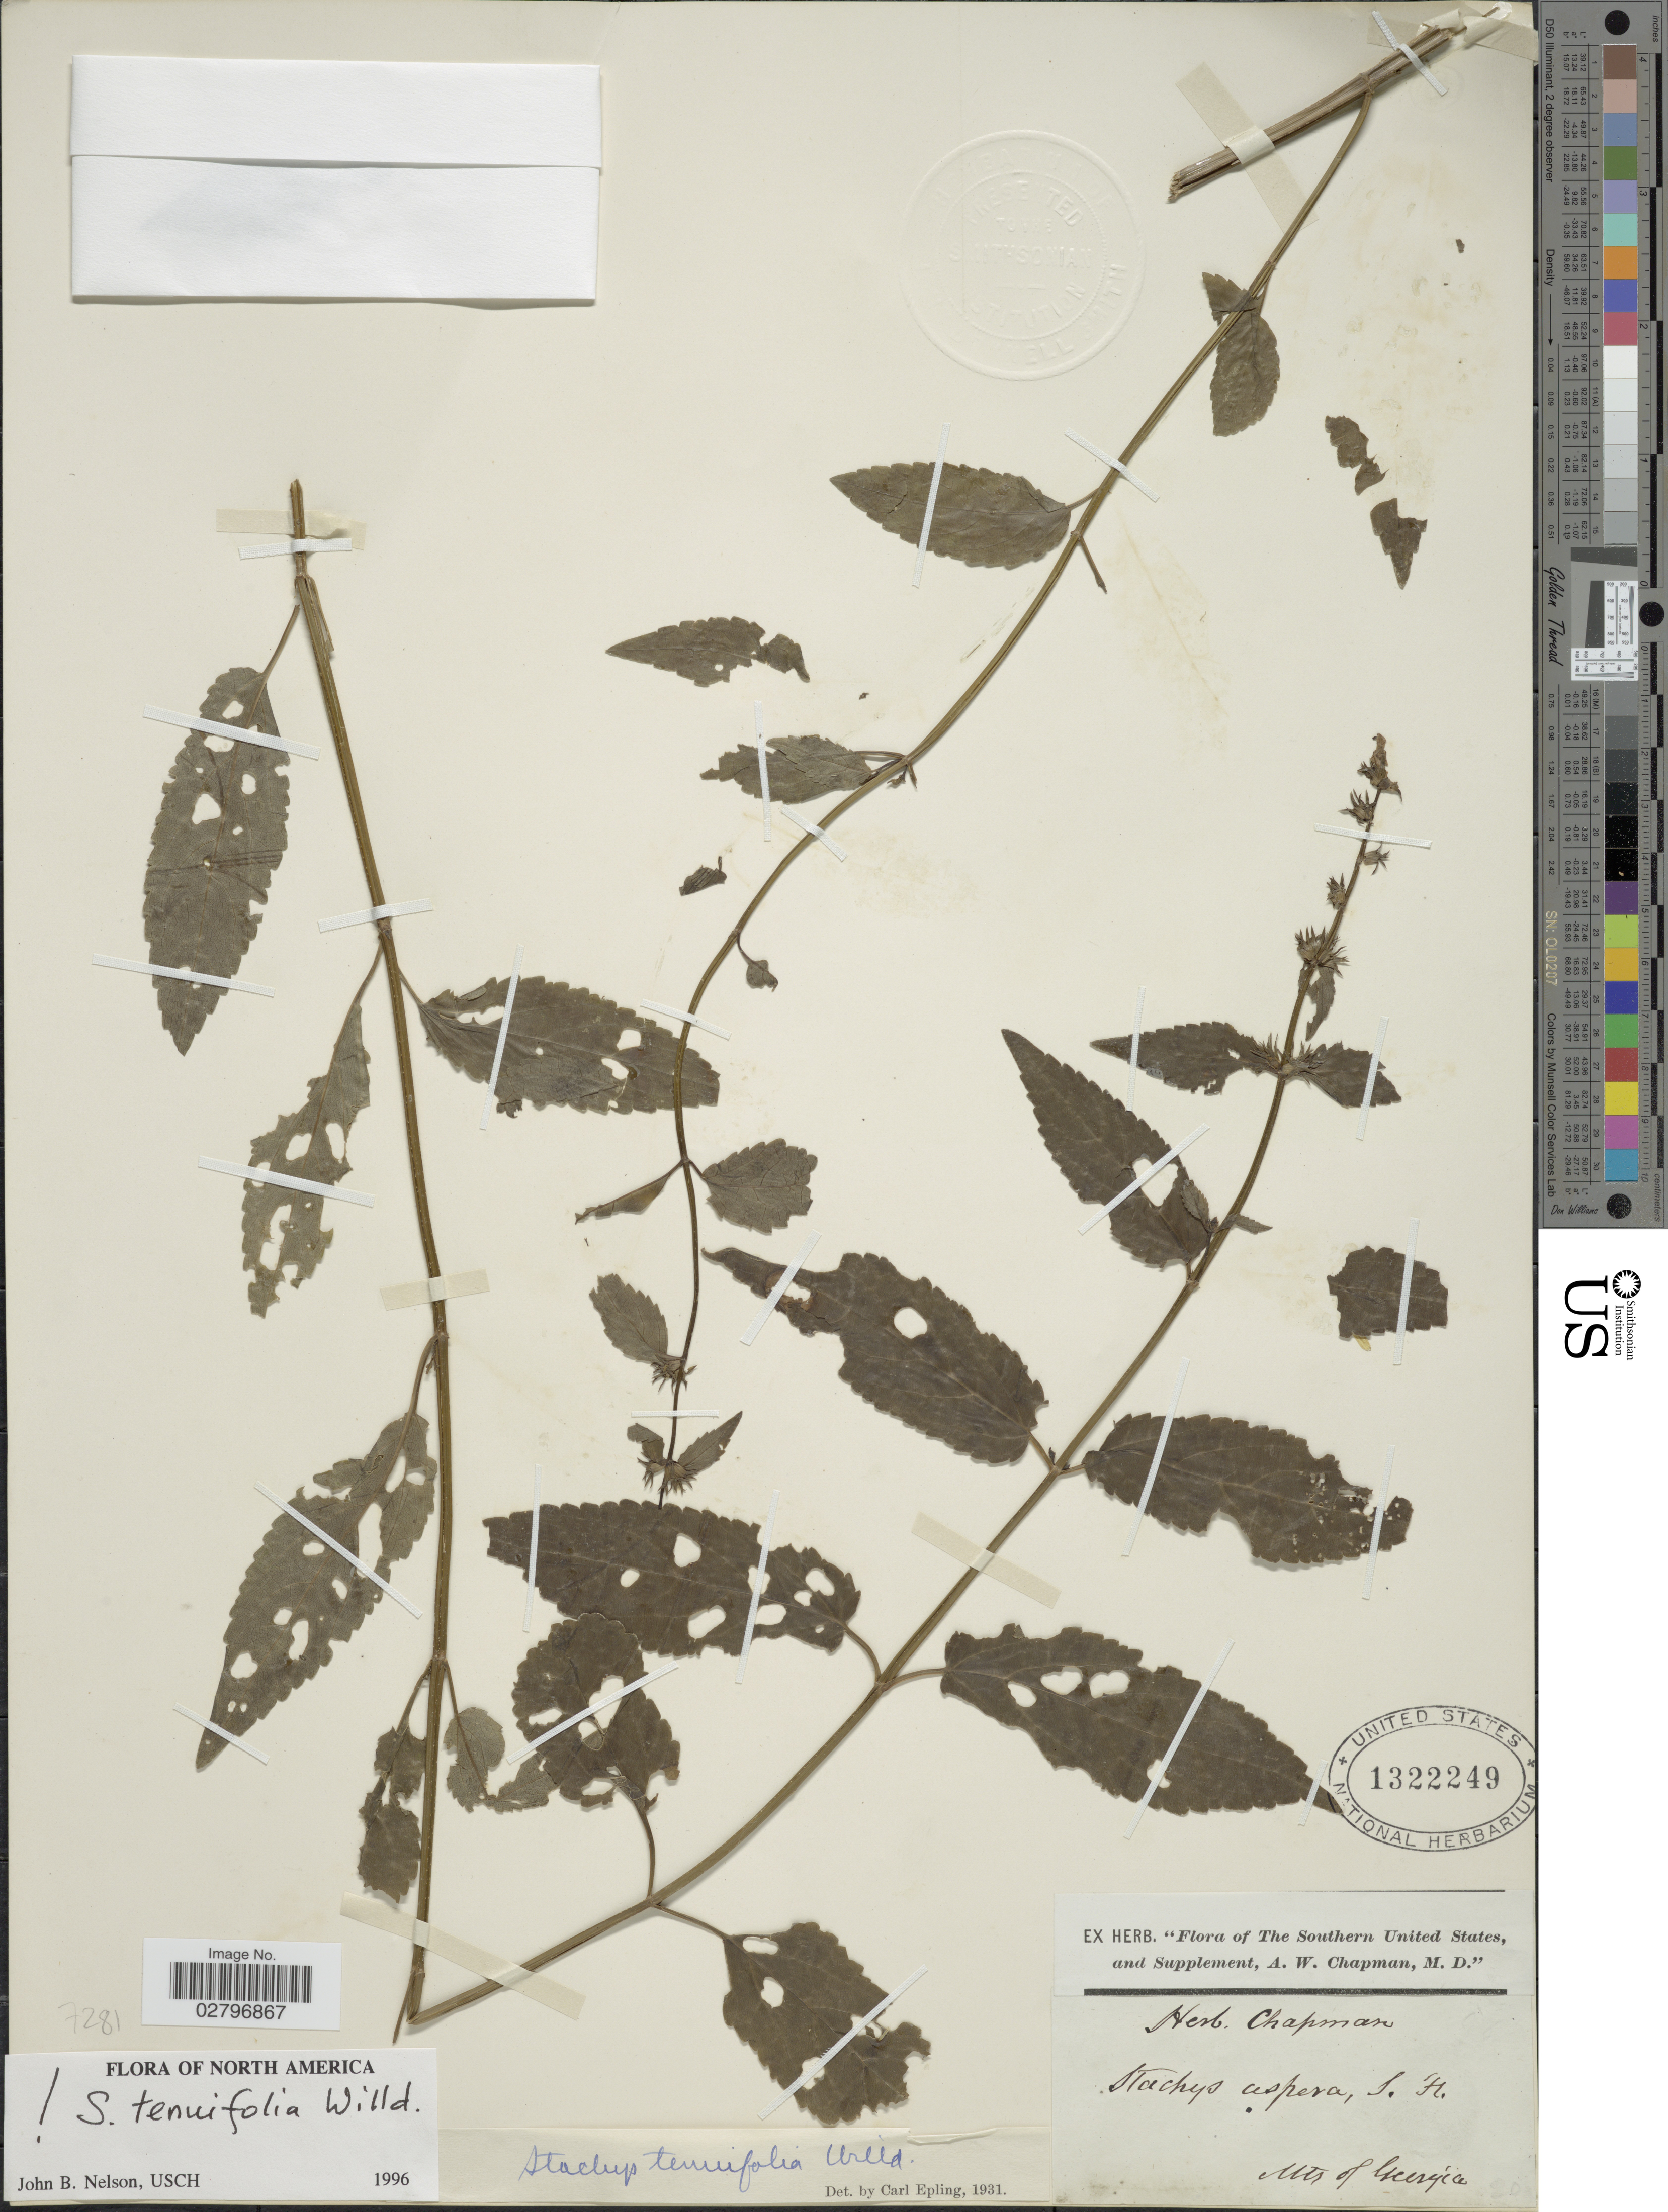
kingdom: Plantae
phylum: Tracheophyta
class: Magnoliopsida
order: Lamiales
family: Lamiaceae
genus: Stachys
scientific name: Stachys tenuifolia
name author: Willd.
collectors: ex herb. A.W. Chapman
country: United States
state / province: Georgia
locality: Mts of Georgia. The Southern United States.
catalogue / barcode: US 1322249